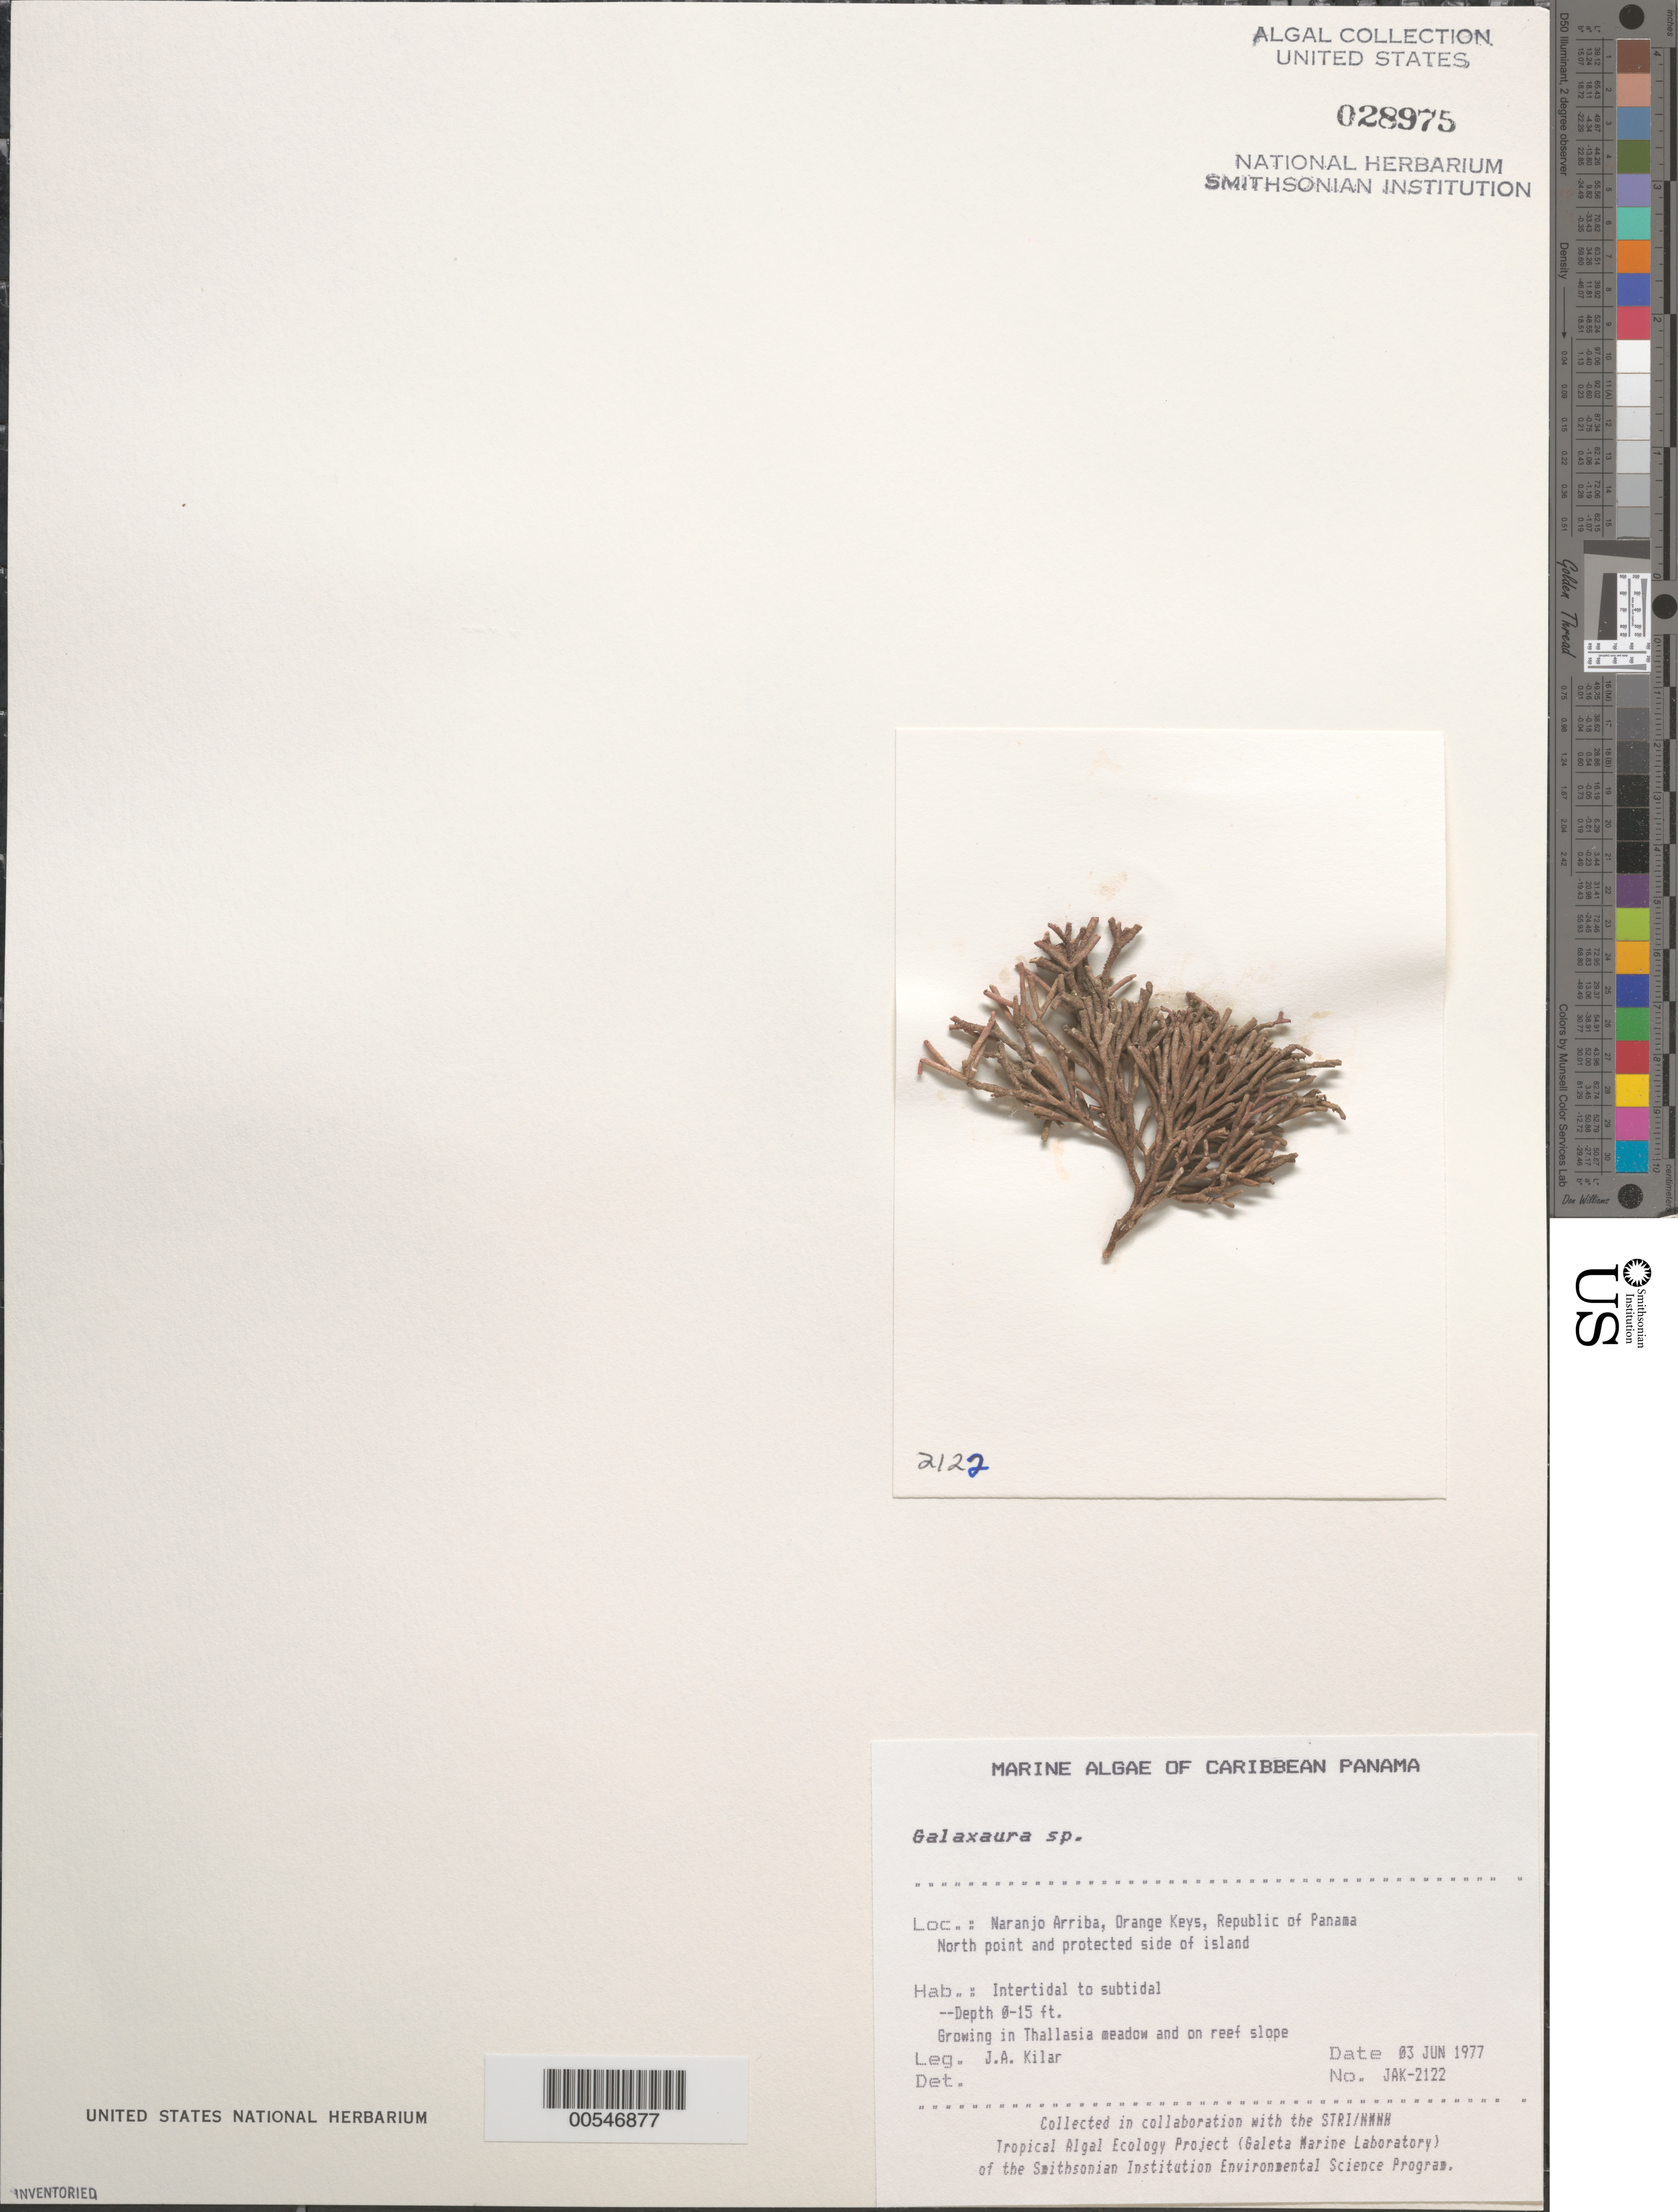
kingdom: Plantae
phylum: Rhodophyta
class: Florideophyceae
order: Nemaliales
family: Galaxauraceae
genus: Galaxaura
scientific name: Galaxaura sp.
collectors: J. A. Kilar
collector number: JAK-2122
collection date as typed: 03 Jun 1977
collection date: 1977-06-03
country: Panama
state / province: Colón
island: Naranjo Arriba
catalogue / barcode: US 28975